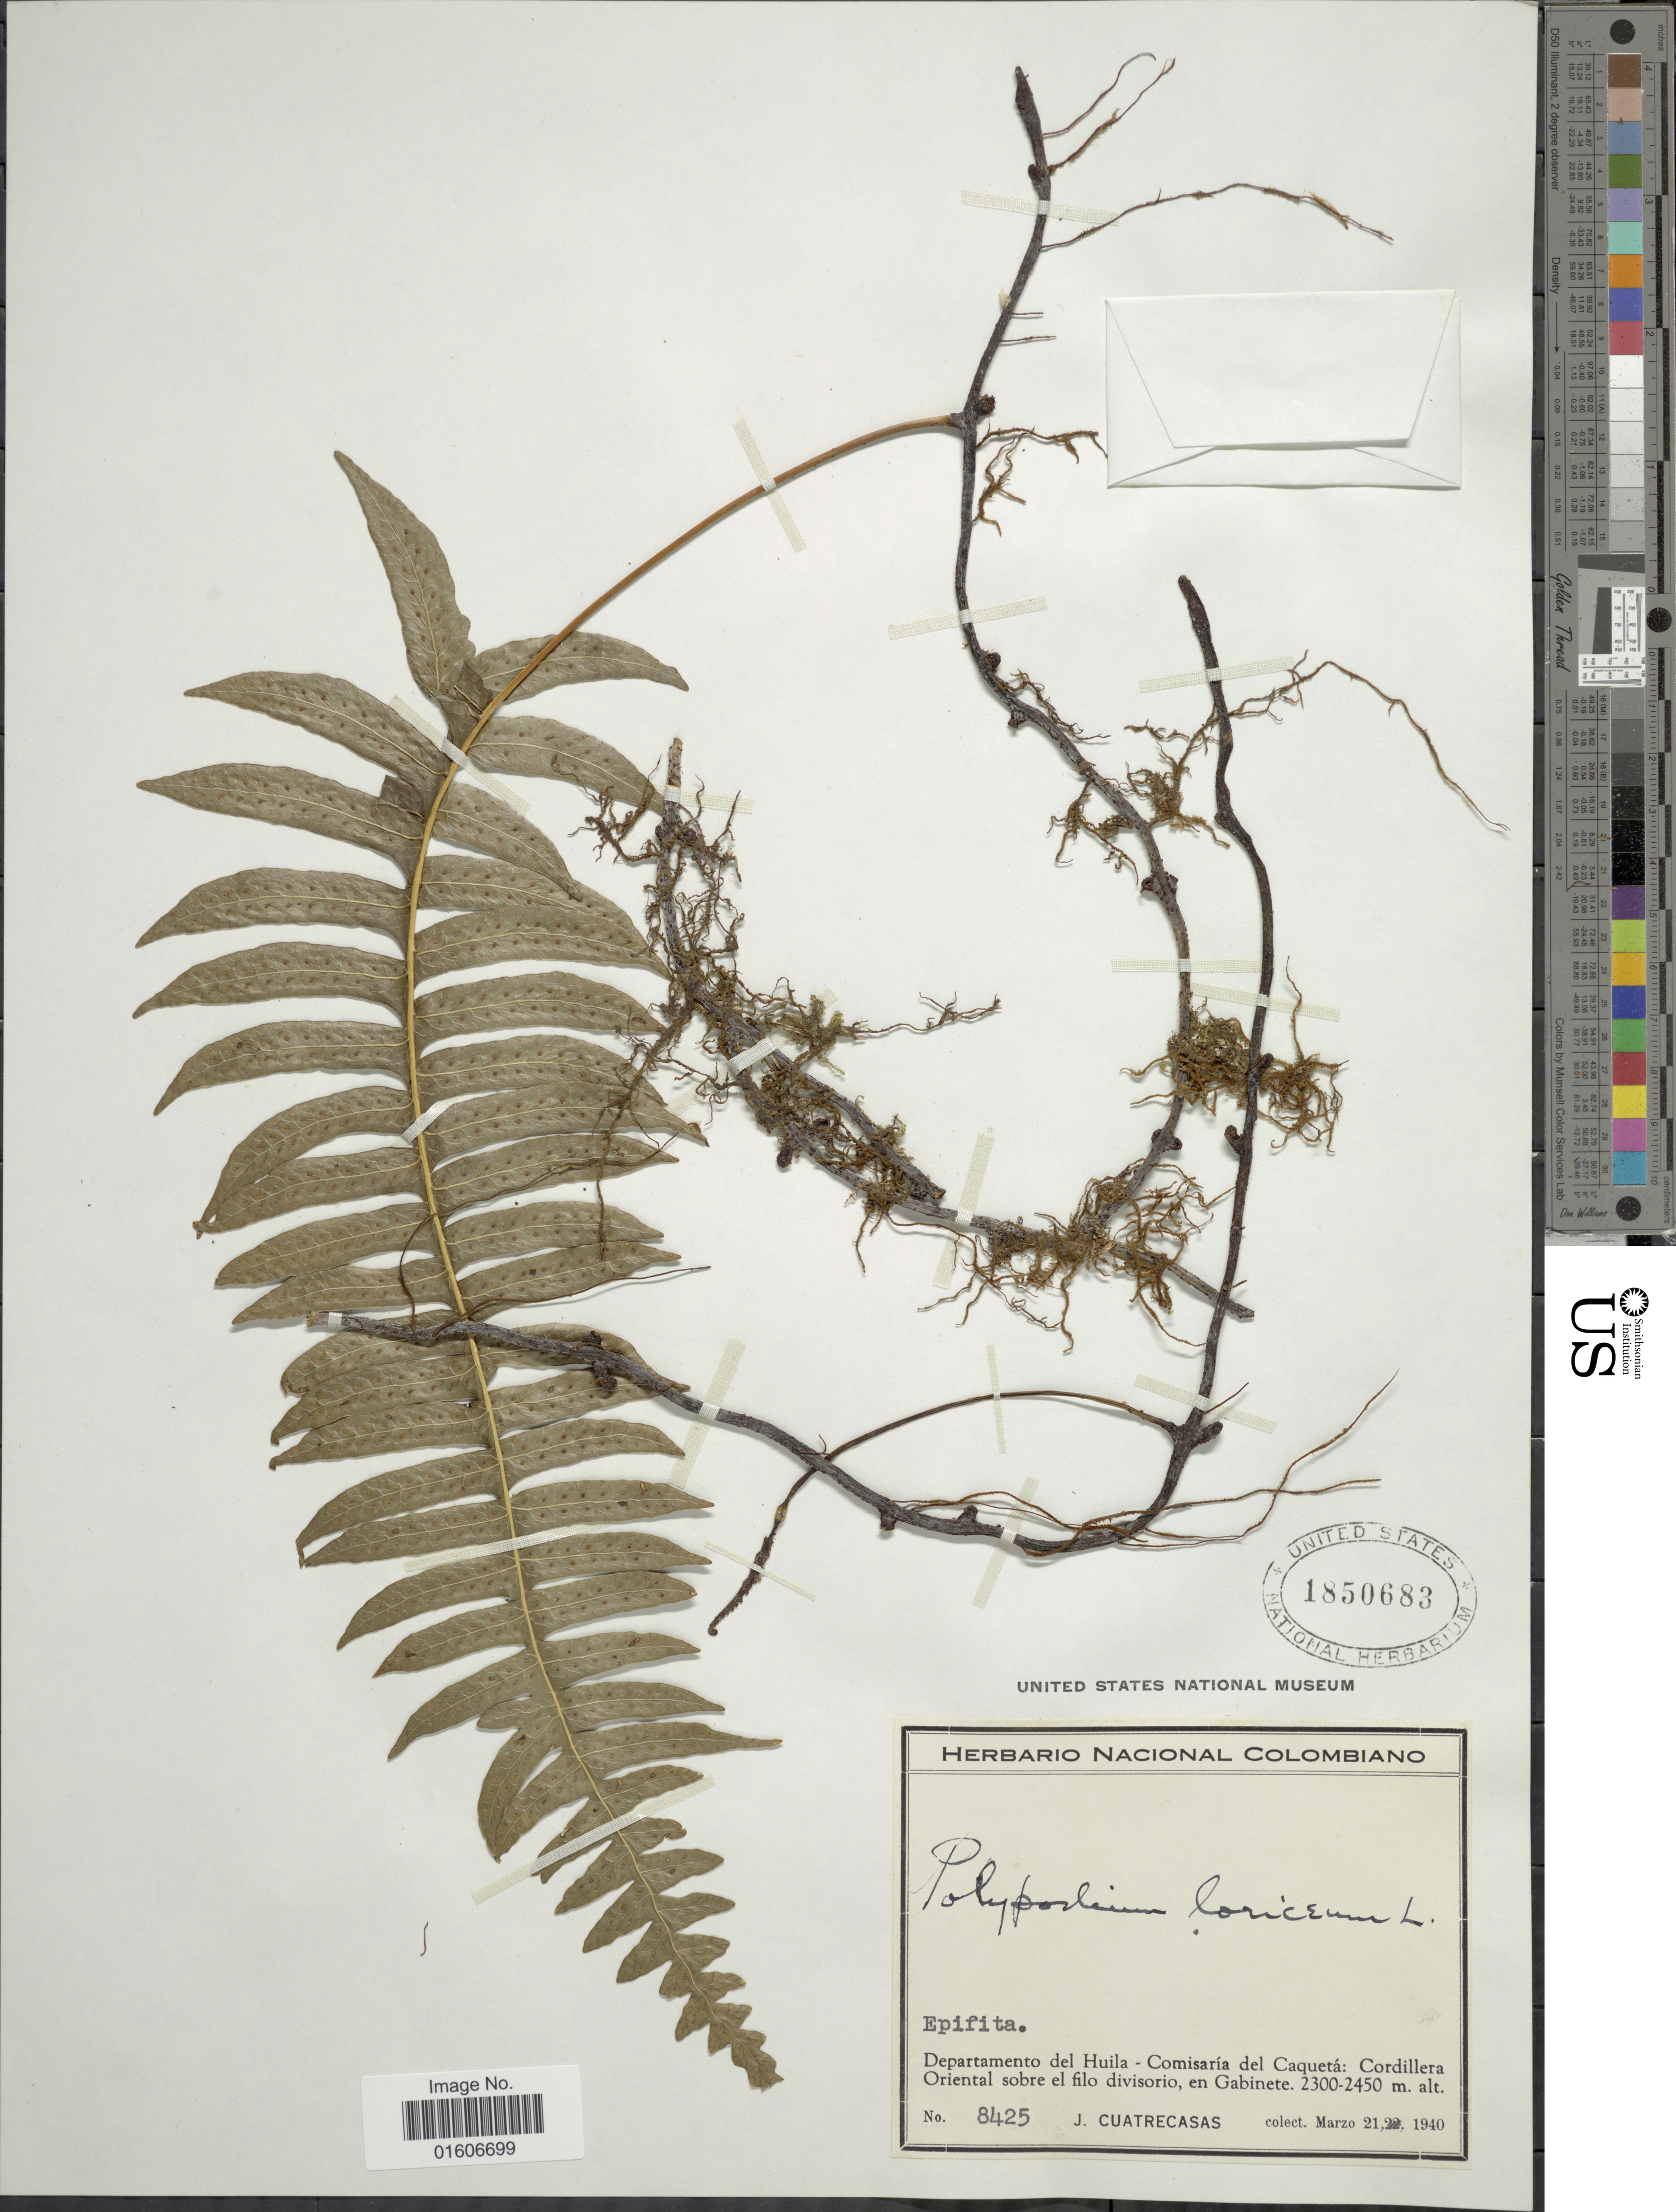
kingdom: Plantae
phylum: Tracheophyta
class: Polypodiopsida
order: Polypodiales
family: Polypodiaceae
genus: Serpocaulon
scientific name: Serpocaulon loriceum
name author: (L.) A.R. Sm.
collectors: J. Cuatrecasas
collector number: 8425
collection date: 1940-03-21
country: Colombia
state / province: Huila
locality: Departamento del Huila - Comisaría del Caquetá: Cordillera Oriental sobre el filo divisorio, en Gabinete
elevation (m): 2300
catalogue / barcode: US 1850683